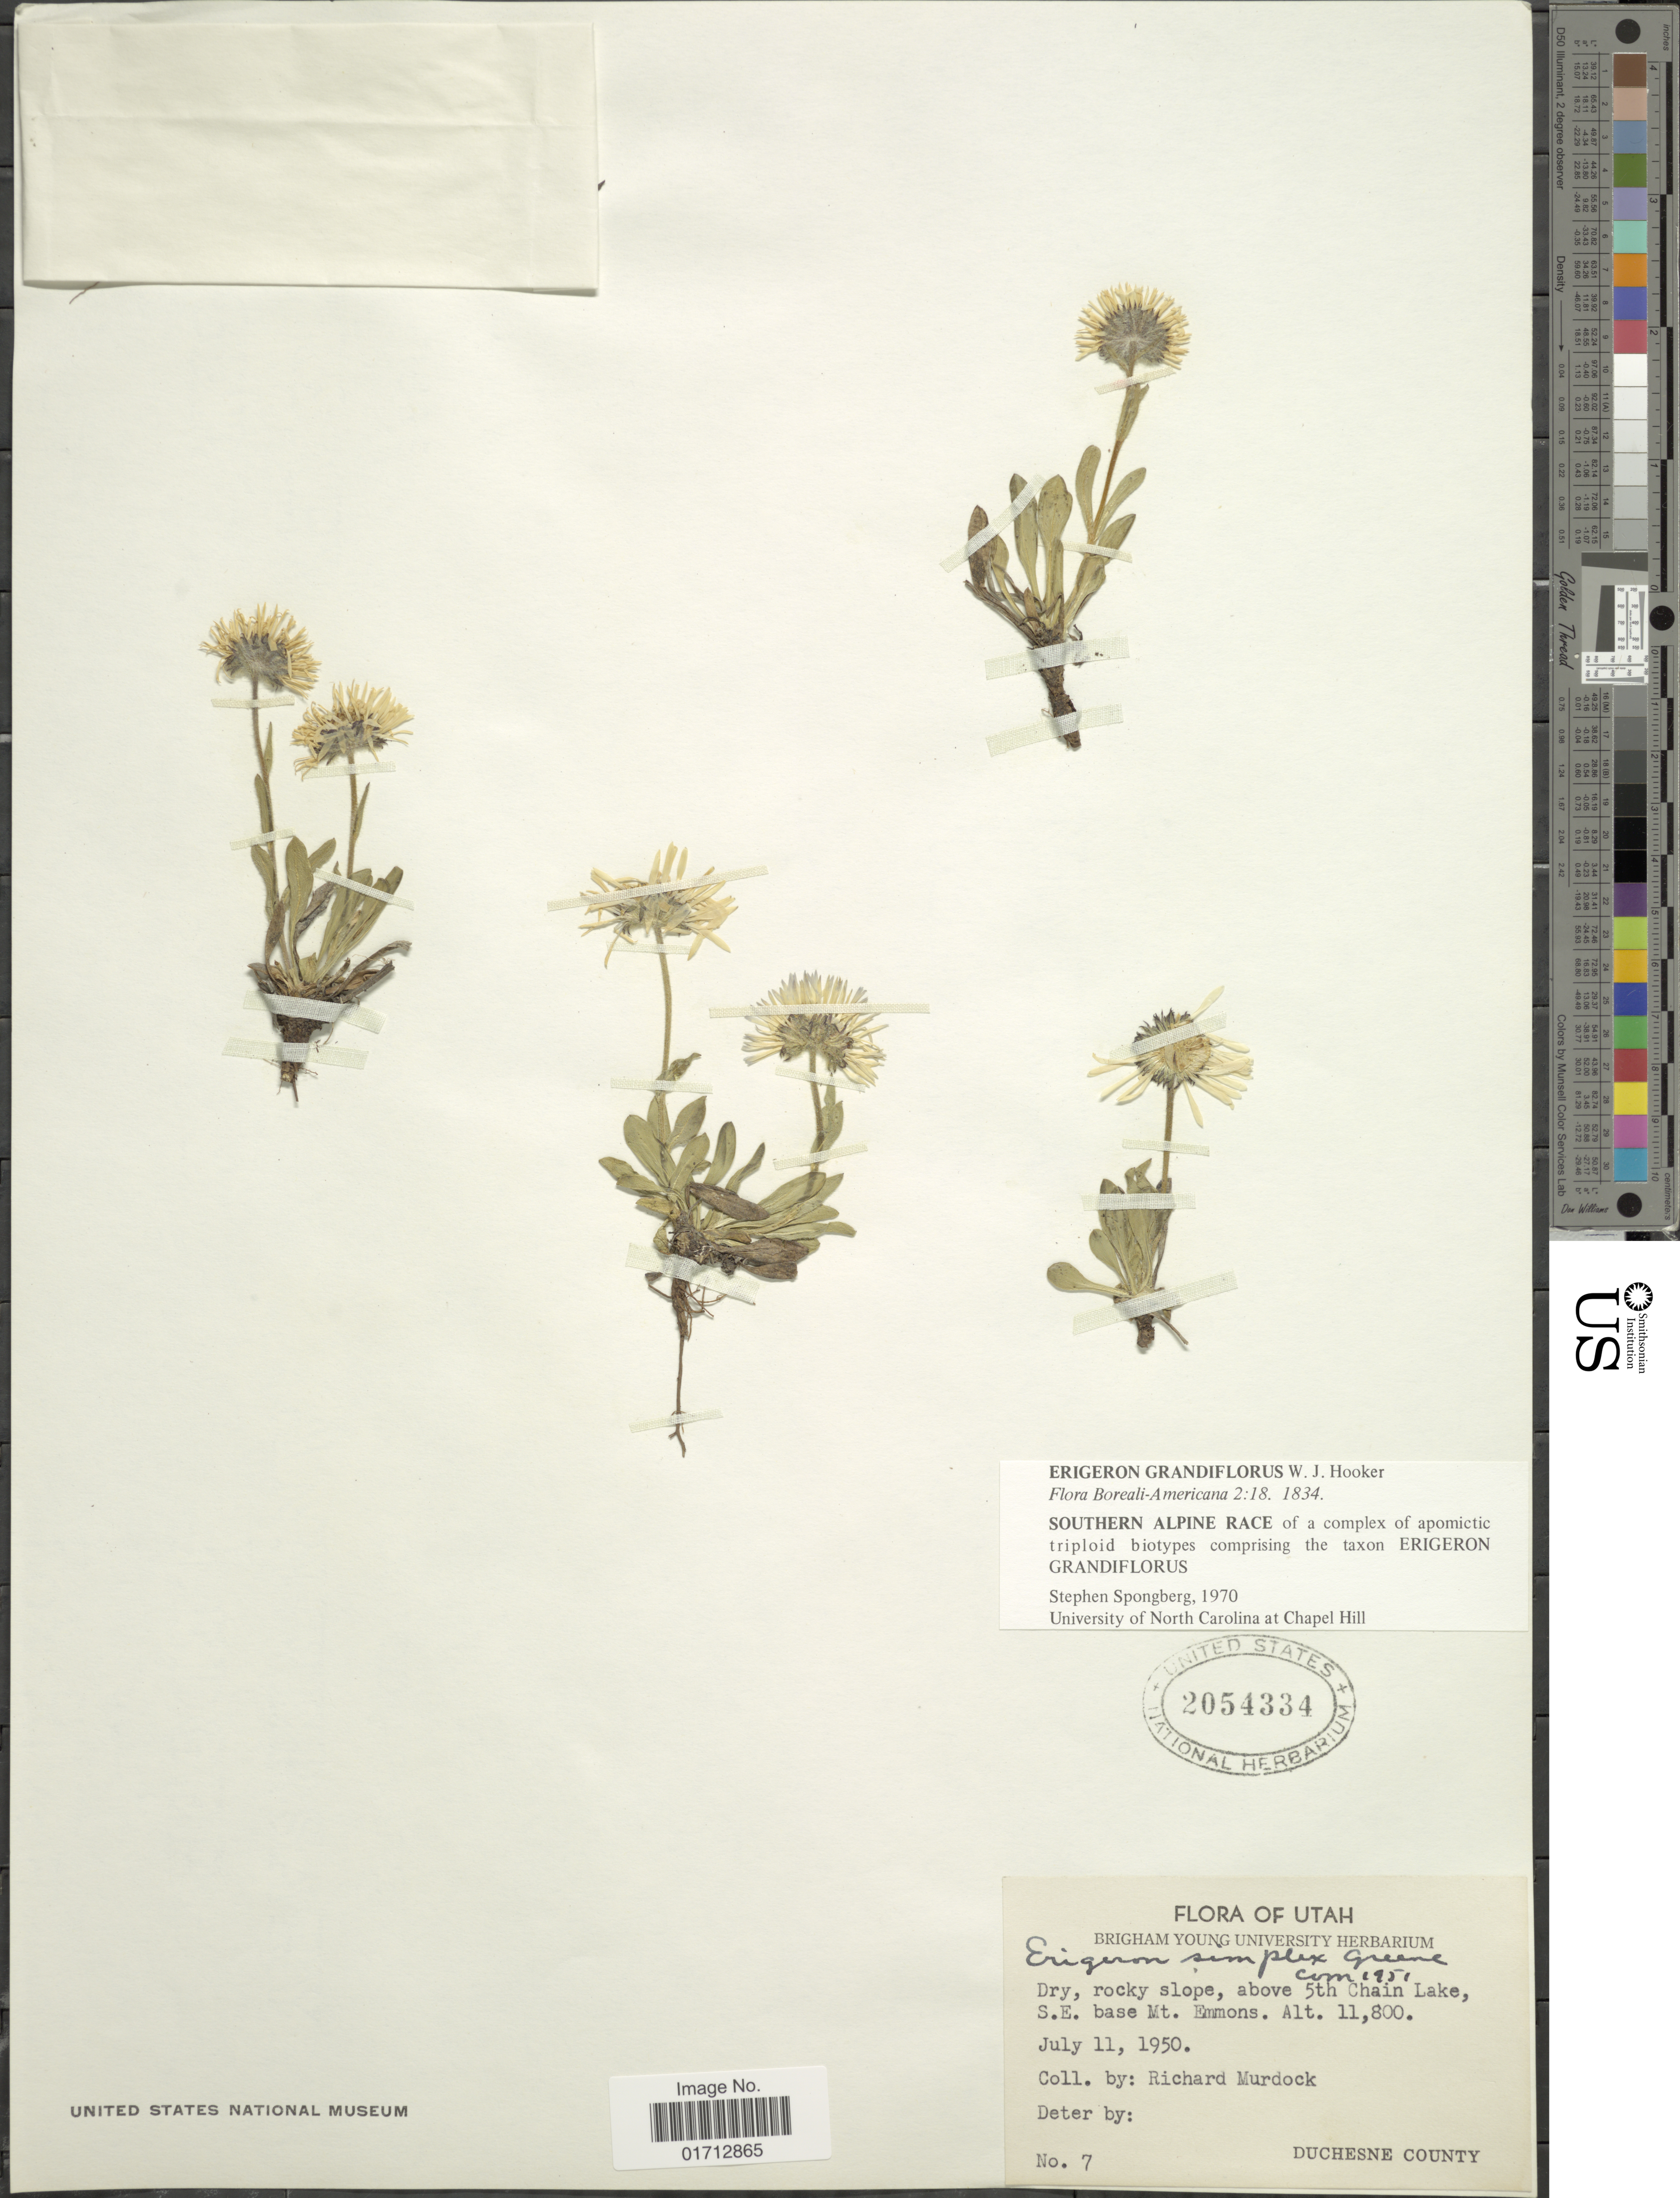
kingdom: Plantae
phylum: Tracheophyta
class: Magnoliopsida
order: Asterales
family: Asteraceae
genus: Erigeron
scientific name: Erigeron grandiflorus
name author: Hook.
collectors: R. Murdock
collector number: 7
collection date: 1950-07-11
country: United States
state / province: Utah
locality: Duchesne County, above 5th Chain Lake, S.E. base Mt. Emmons.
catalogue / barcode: US 2054334